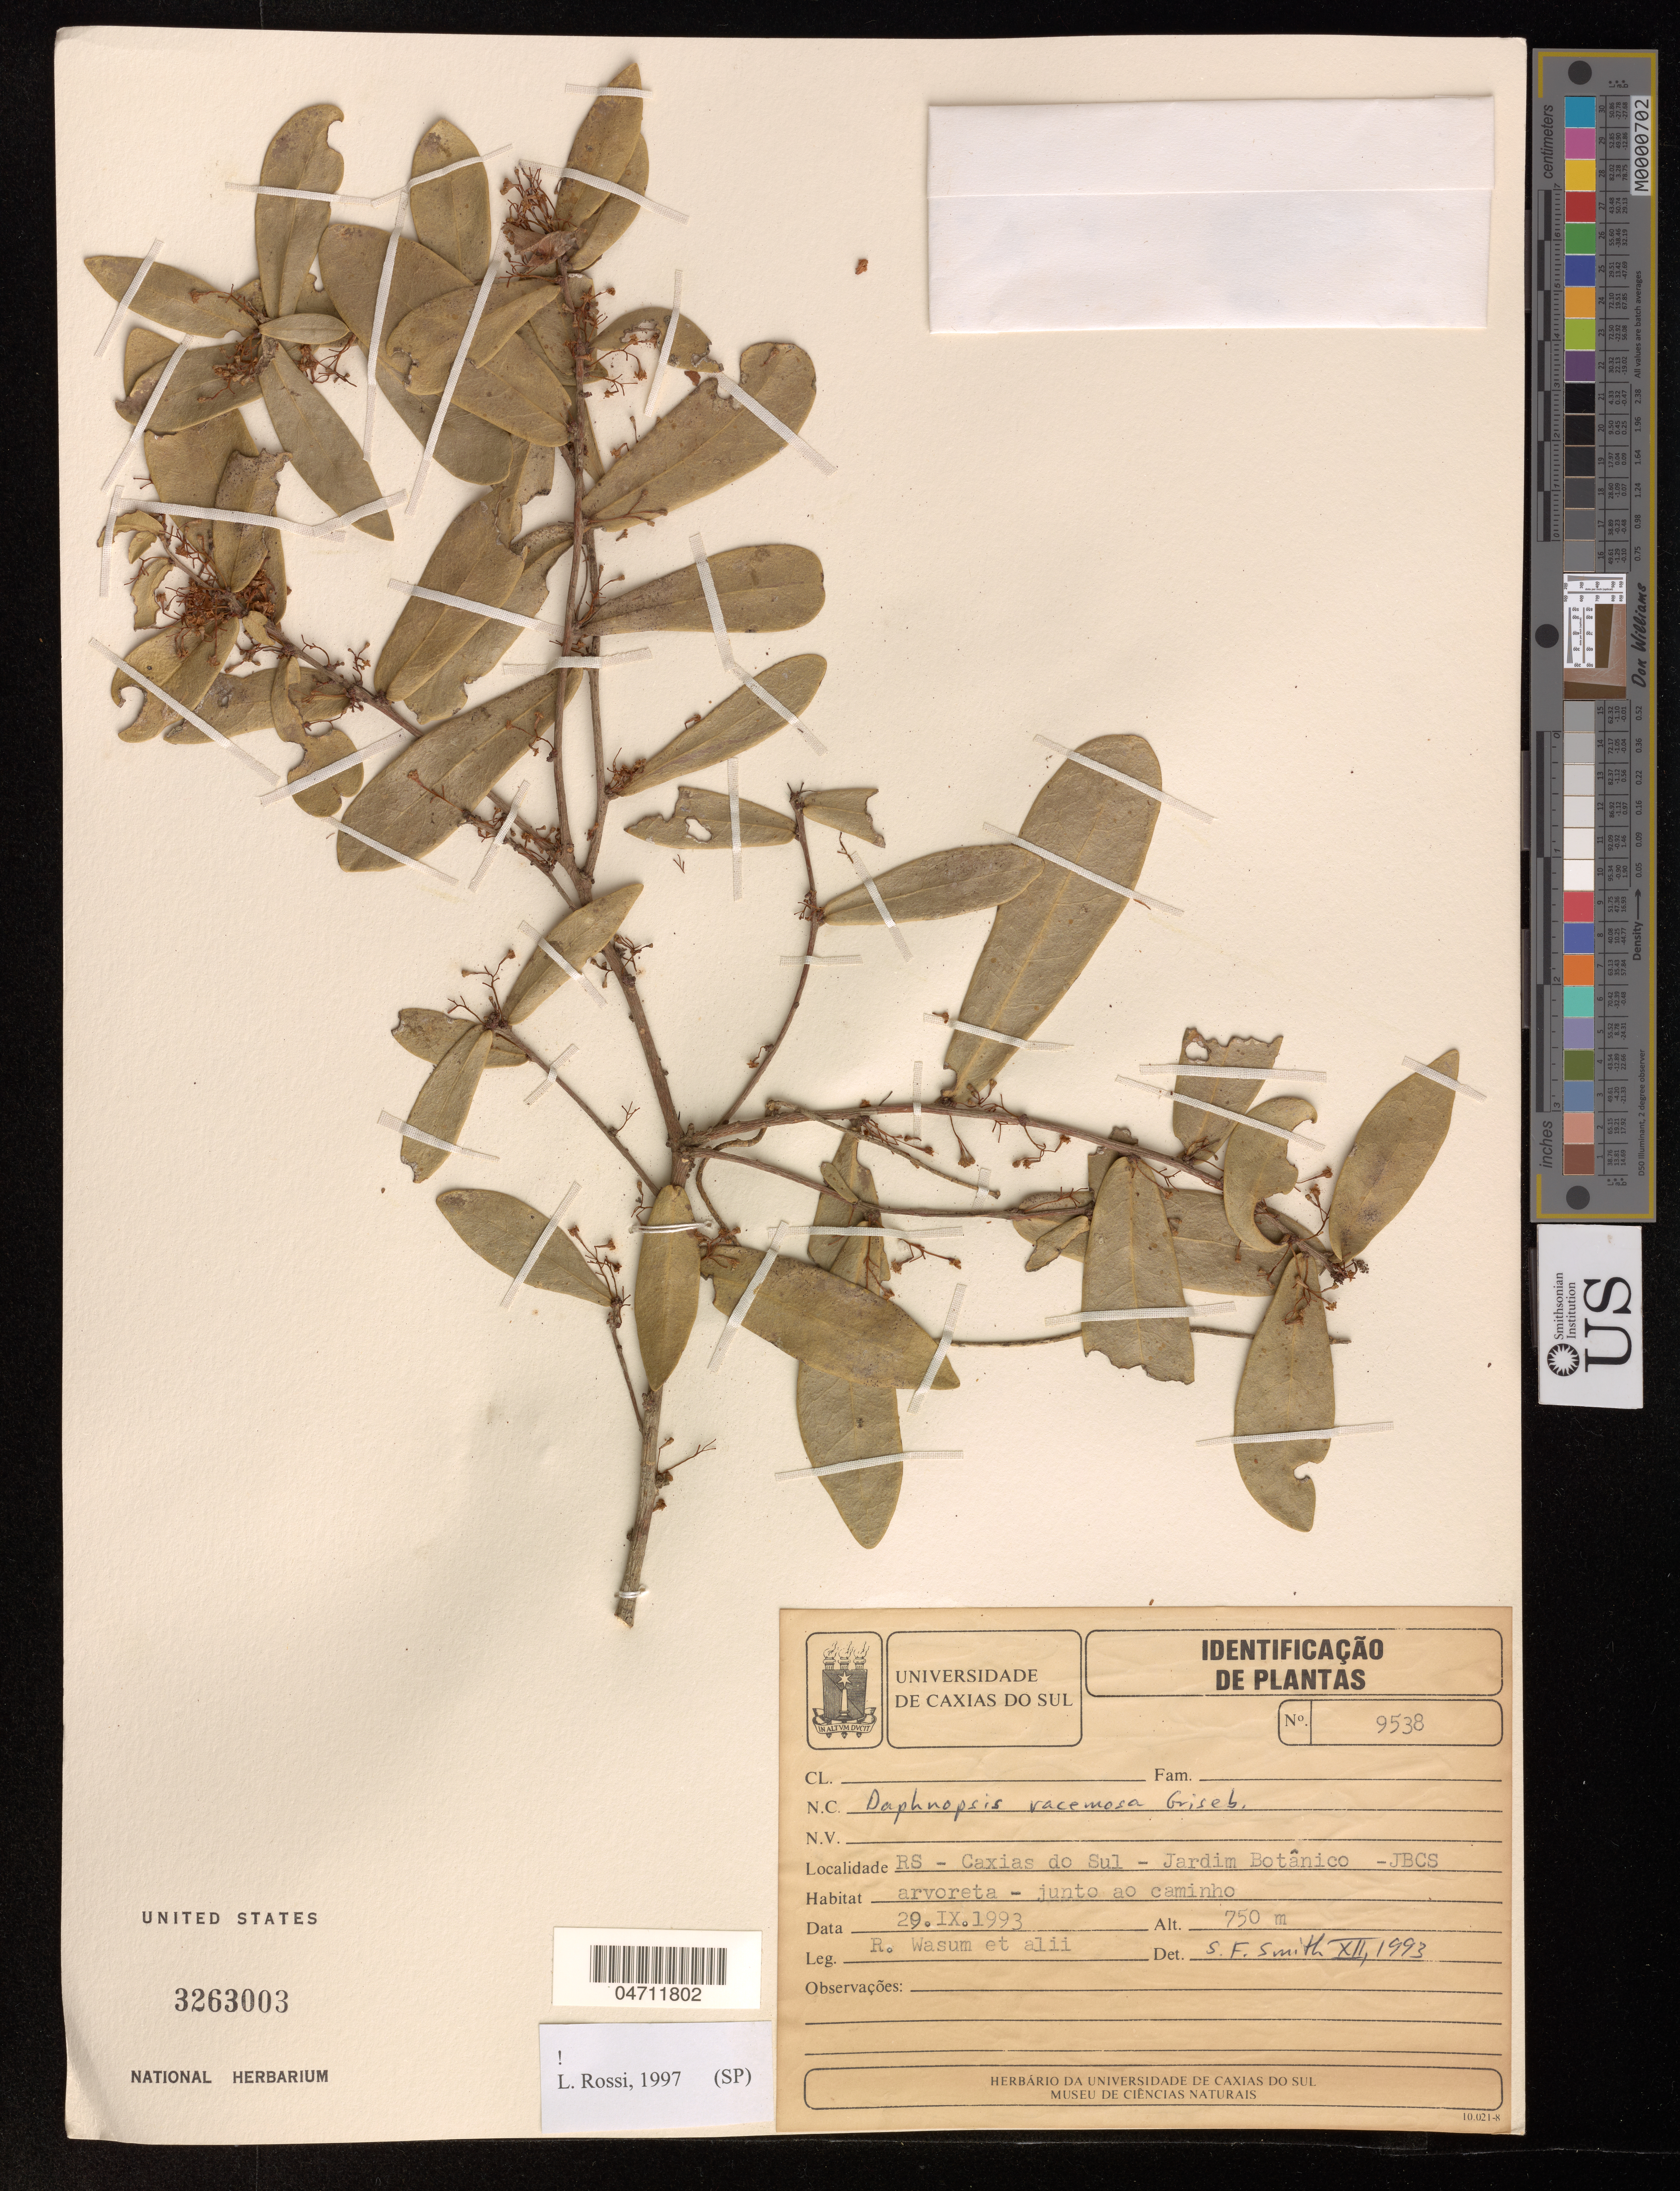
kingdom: Plantae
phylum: Tracheophyta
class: Magnoliopsida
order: Malvales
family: Thymelaeaceae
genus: Daphnopsis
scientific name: Daphnopsis racemosa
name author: Griseb.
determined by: Rossi, L.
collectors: R. Wasum & et al.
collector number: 9538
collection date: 1993-09-29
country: Brazil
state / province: Rio Grande do Sul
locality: Caxias do Sul, Jardim botanico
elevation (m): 750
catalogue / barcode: US 3263003